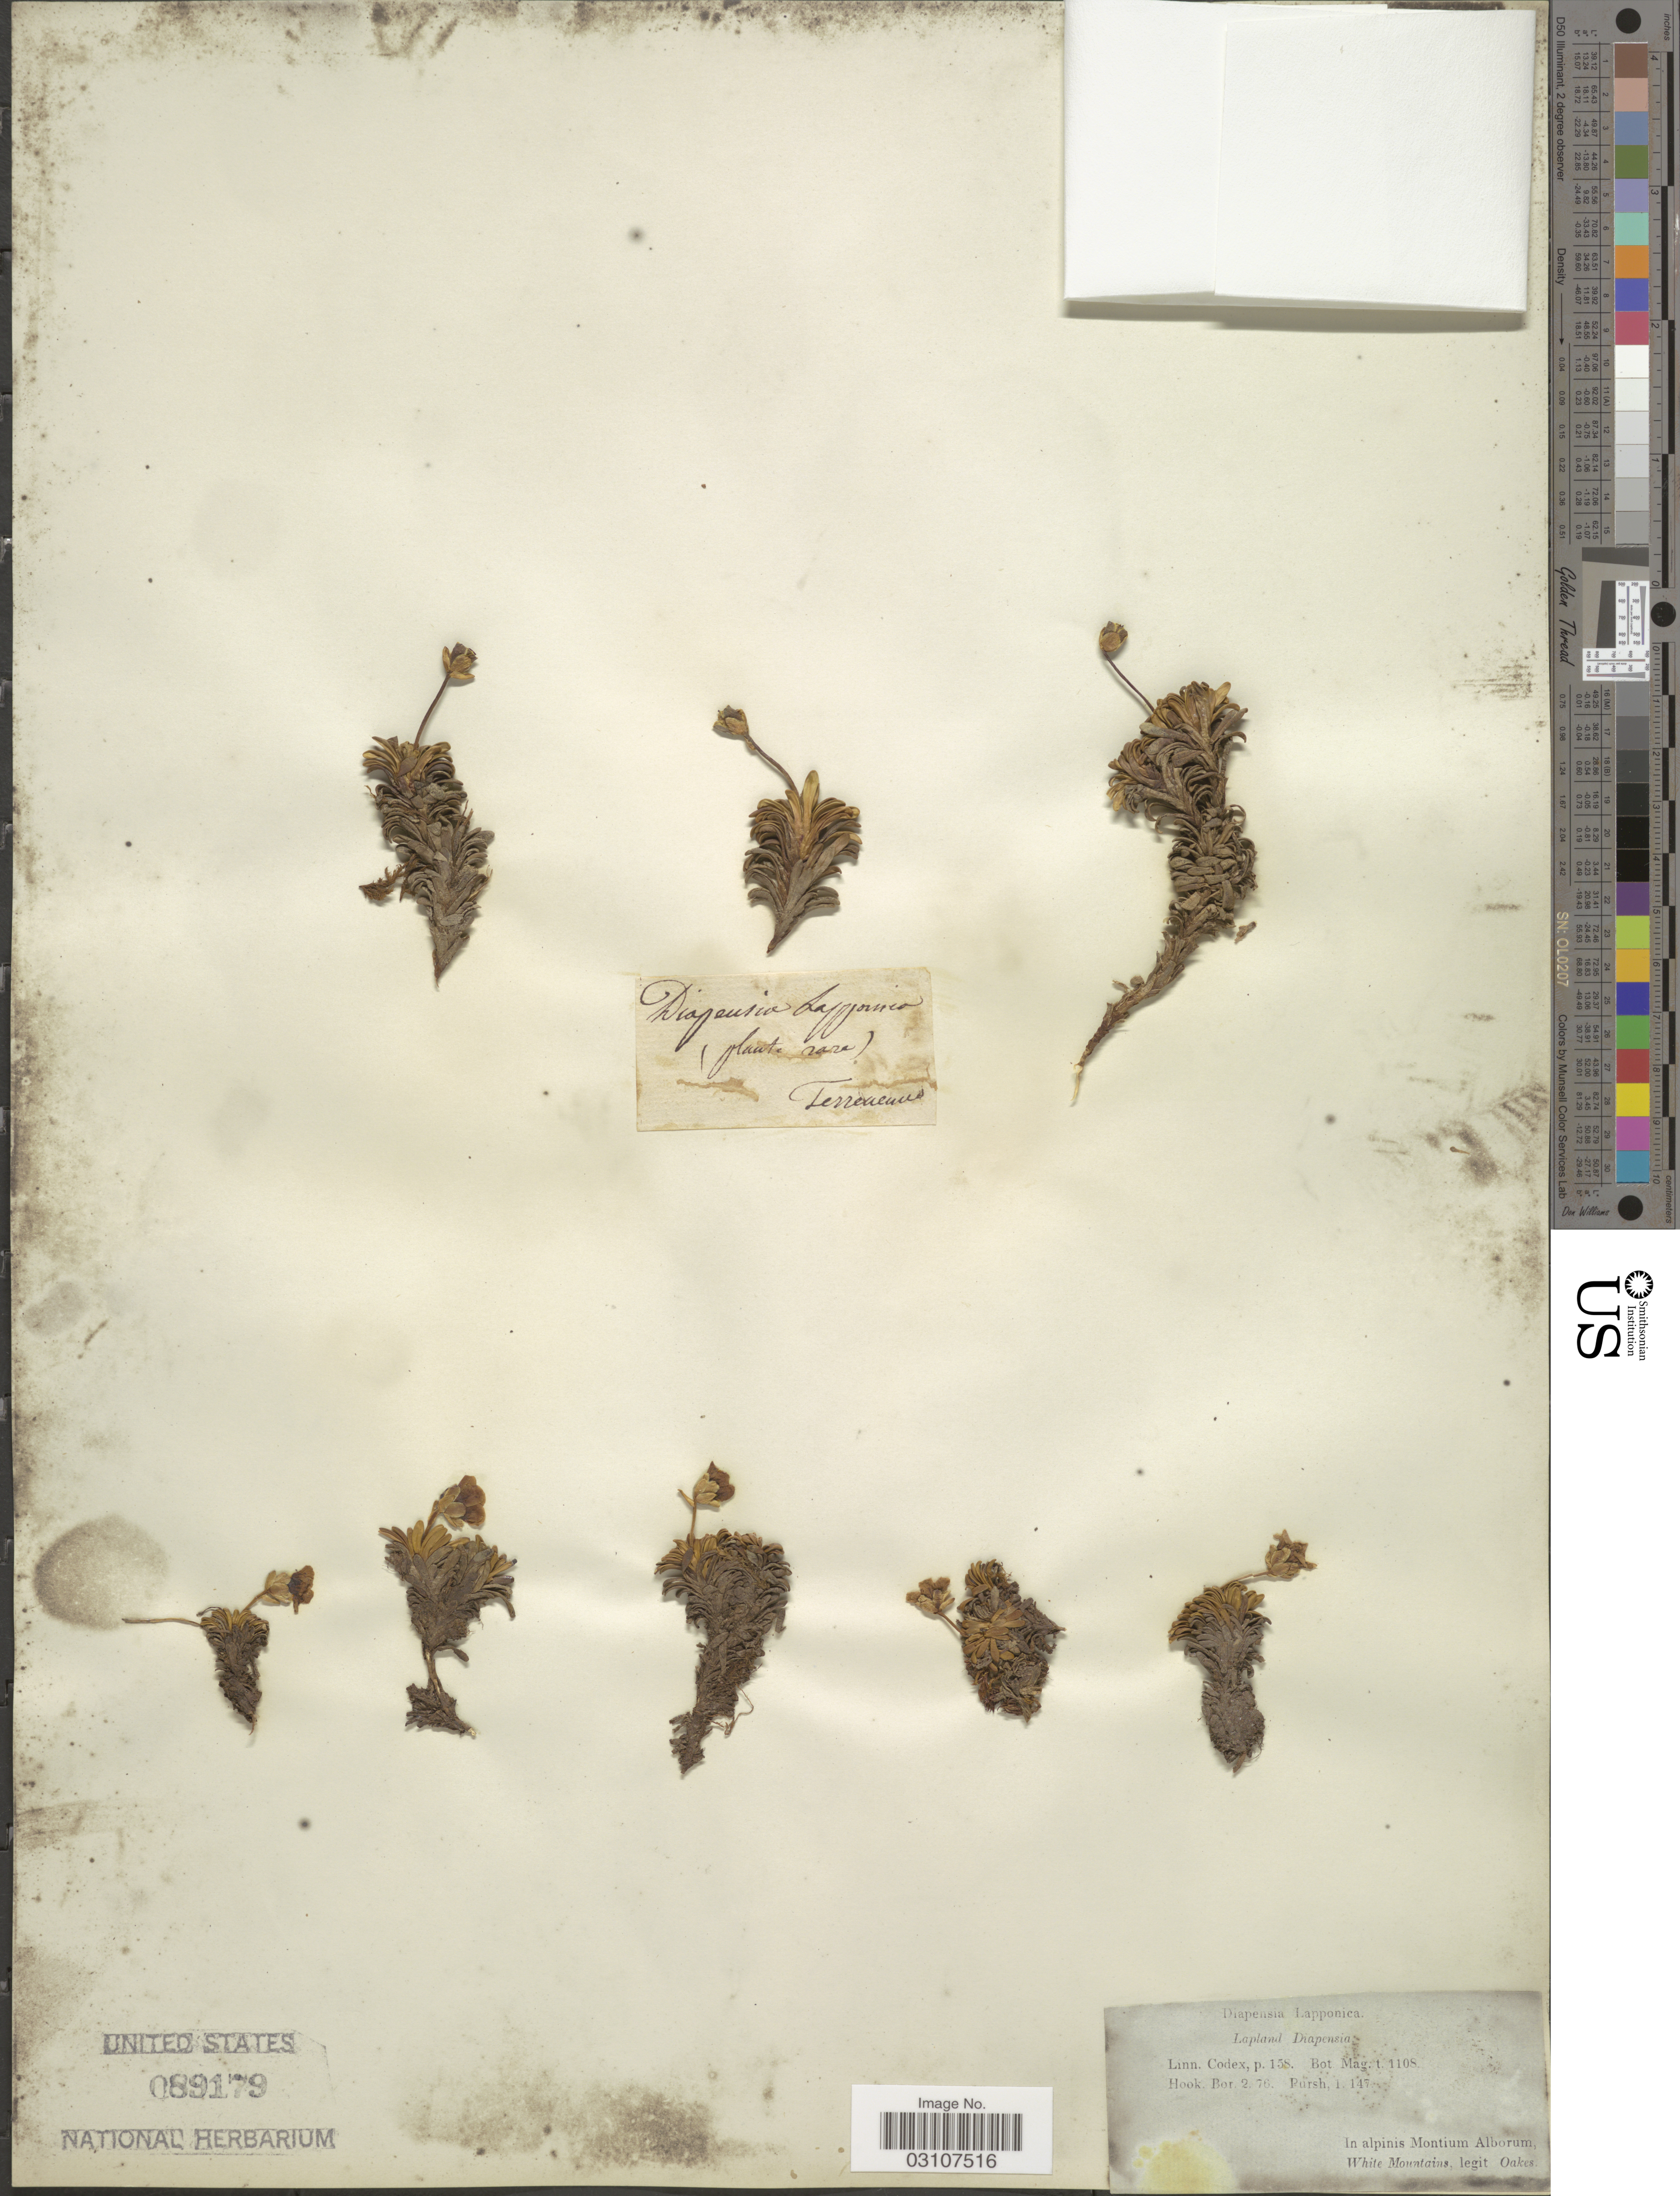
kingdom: Plantae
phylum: Tracheophyta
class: Magnoliopsida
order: Ericales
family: Diapensiaceae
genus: Diapensia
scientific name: Diapensia lapponica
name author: L.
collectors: -. Oakes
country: United States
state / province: New Hampshire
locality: In alpinis Montium Alborum, White Mountains.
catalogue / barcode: US 89179